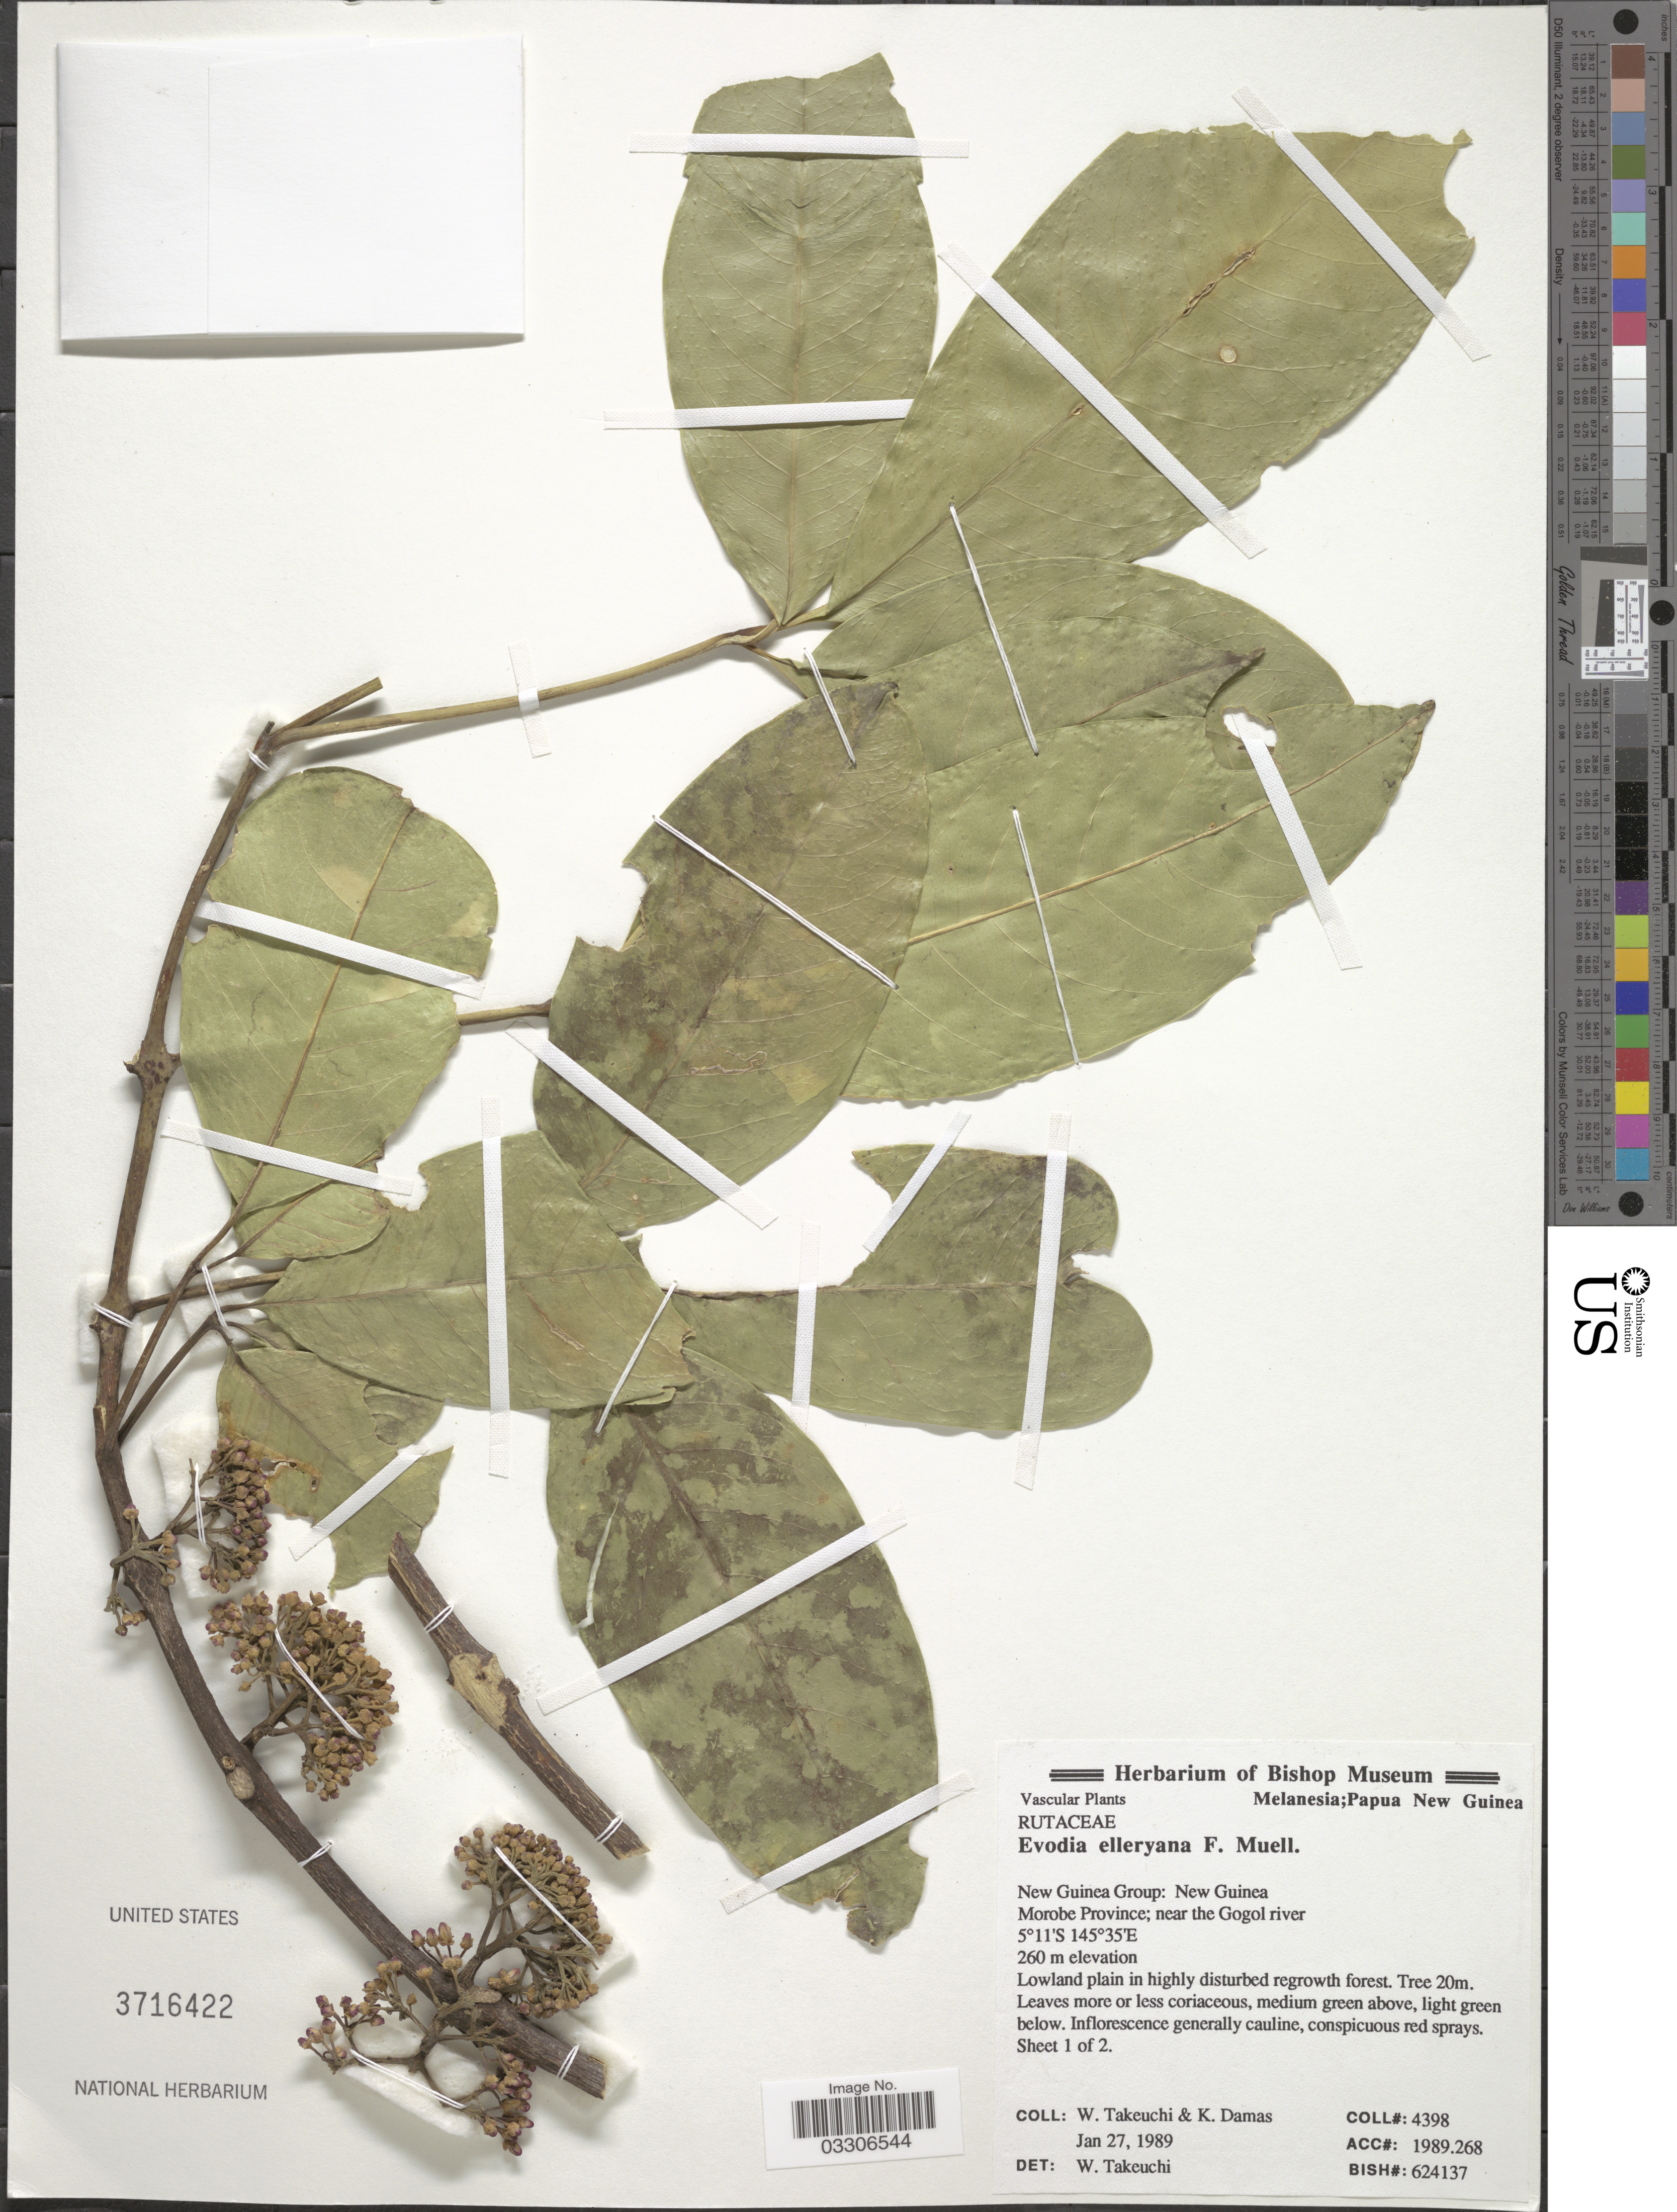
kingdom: Plantae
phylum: Tracheophyta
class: Magnoliopsida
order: Sapindales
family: Rutaceae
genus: Melicope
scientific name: Melicope elleryana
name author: (F. Muell.) T.G. Hartley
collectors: W. Takeuchi & K. Damas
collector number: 4398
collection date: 1989-01-27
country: Papua New Guinea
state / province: Morobe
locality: New Guinea Group: New Guinea. Near the Gogol river.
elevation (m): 260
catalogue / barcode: US 3716422